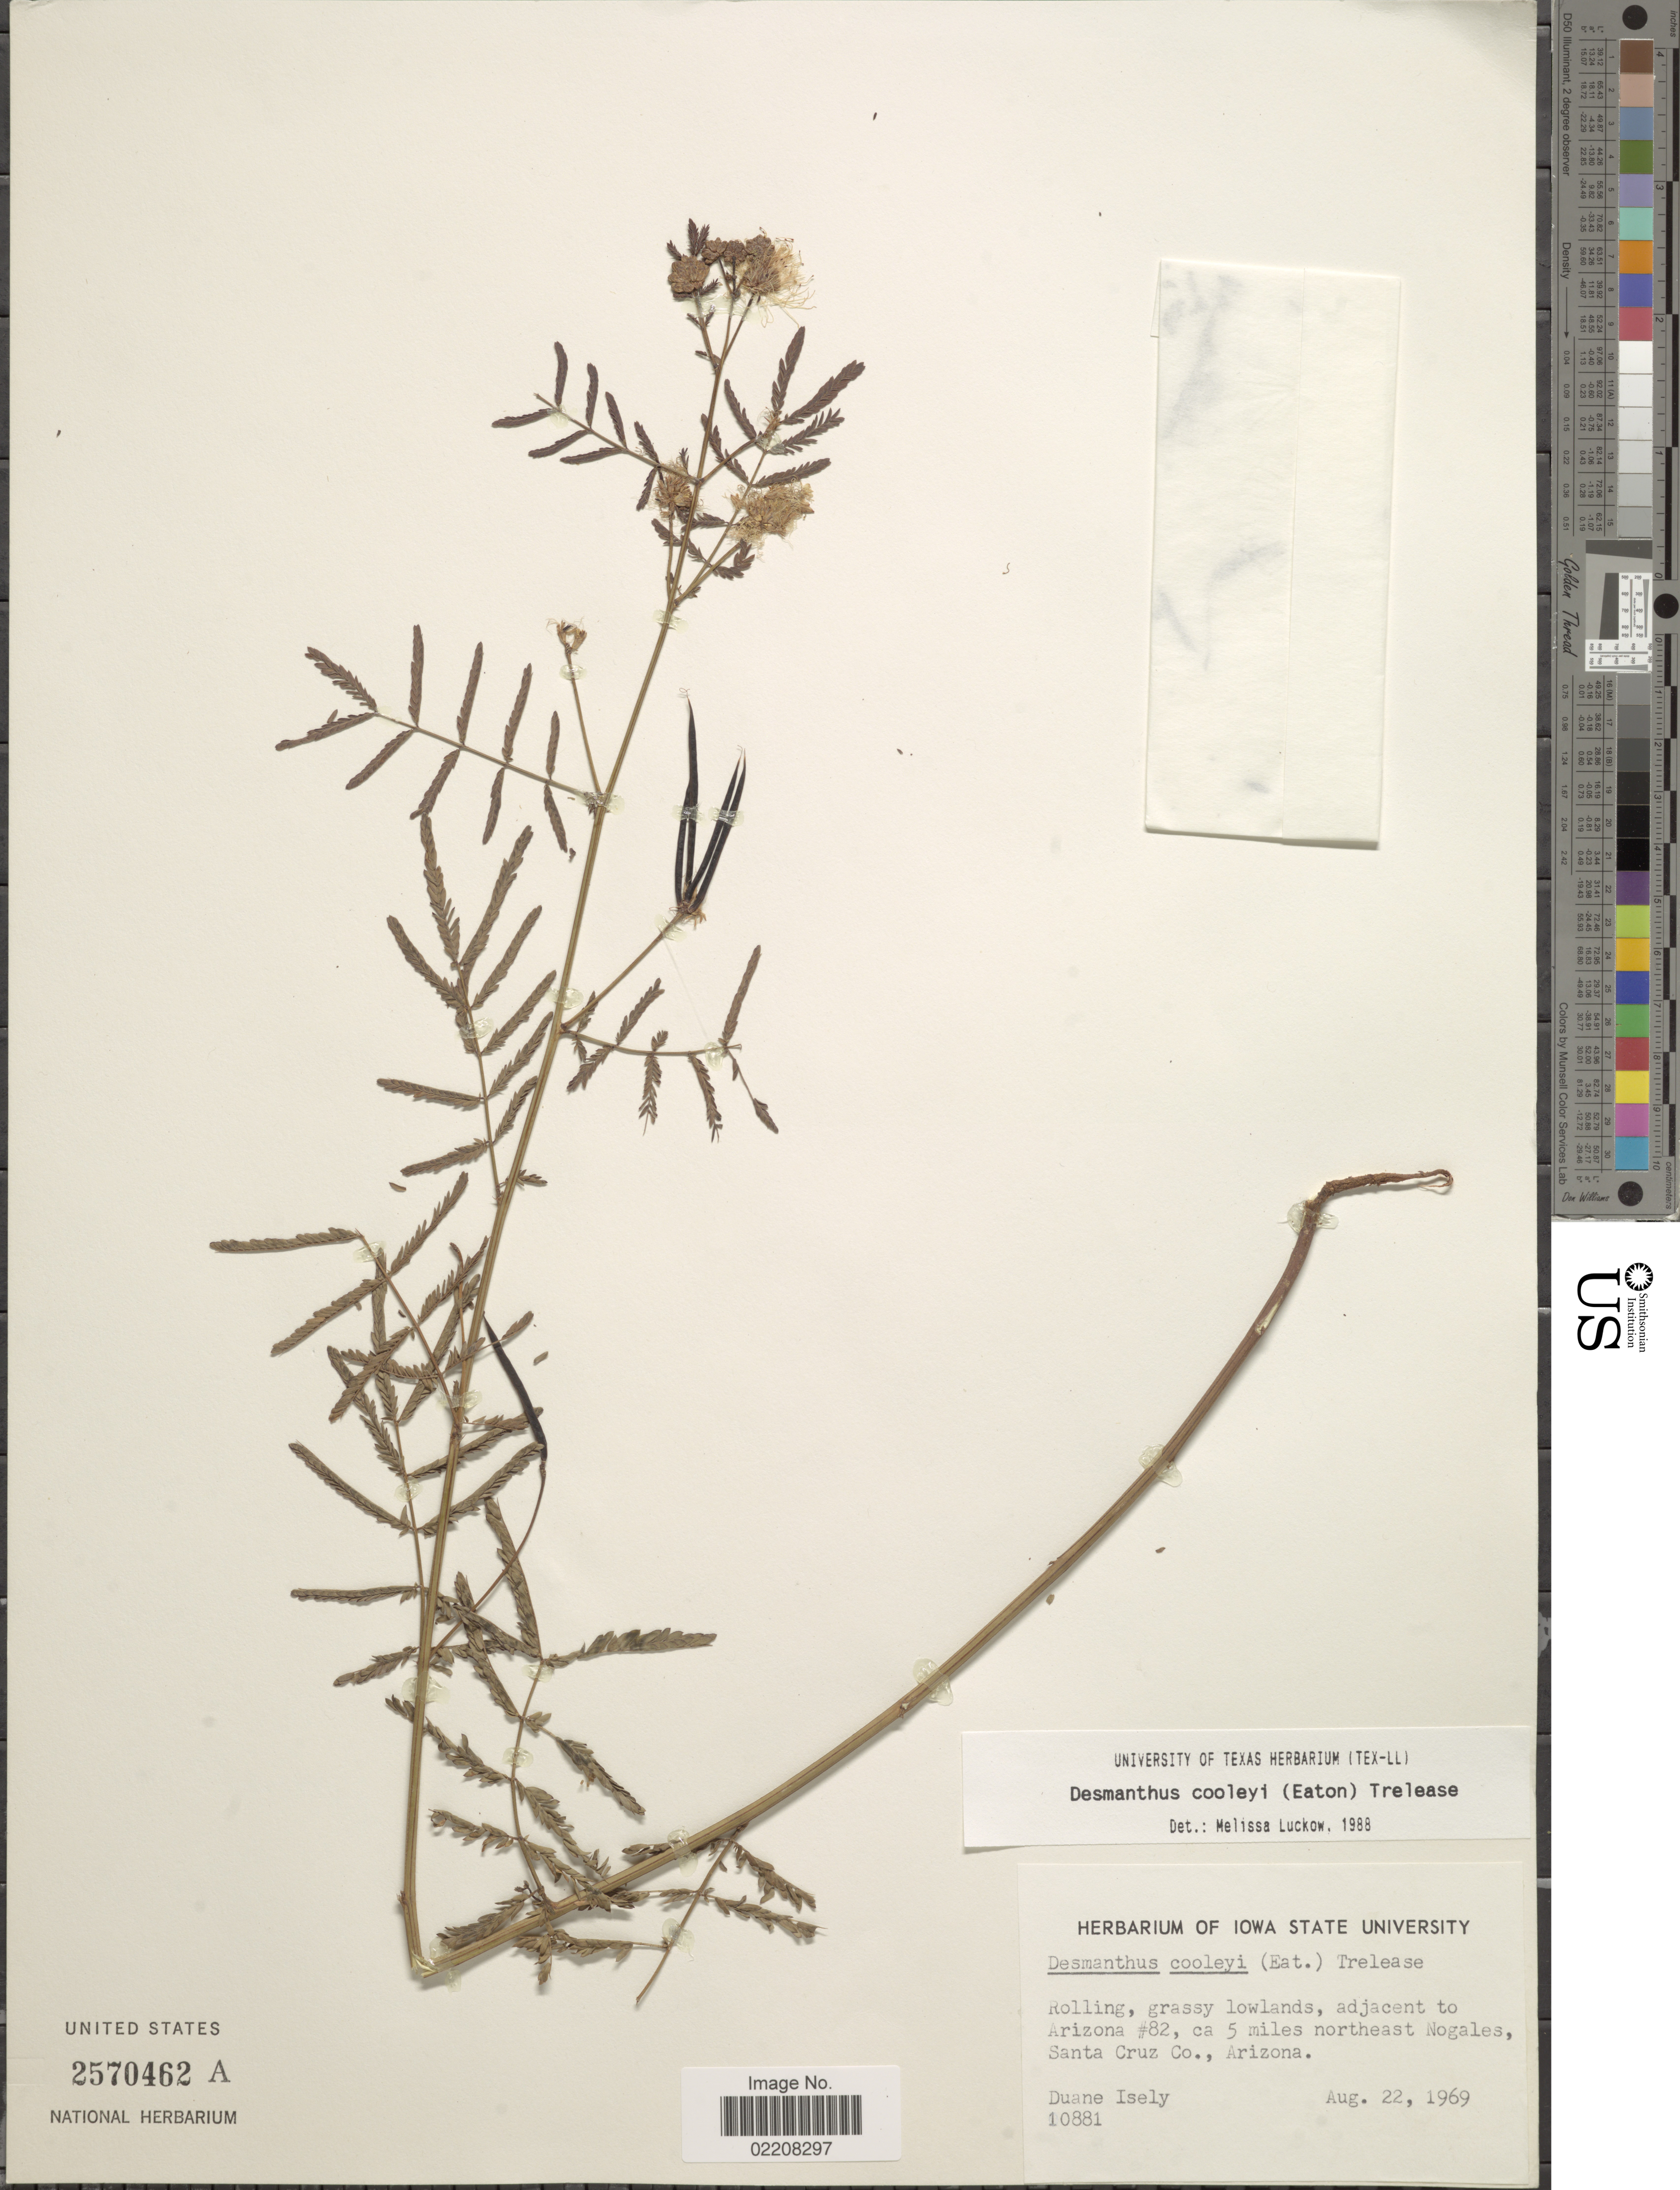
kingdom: Plantae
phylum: Tracheophyta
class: Magnoliopsida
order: Fabales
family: Fabaceae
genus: Desmanthus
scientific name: Desmanthus cooleyi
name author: (Eaton) Trel.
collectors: D. Isely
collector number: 10881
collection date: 1969-08-22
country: United States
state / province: Arizona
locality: Rolling, grassy lowlands, adjacent to Arizona #82, ca 5 miles northeast Nogales, Santa Cruz Co., Arizona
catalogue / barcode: US 2570462A